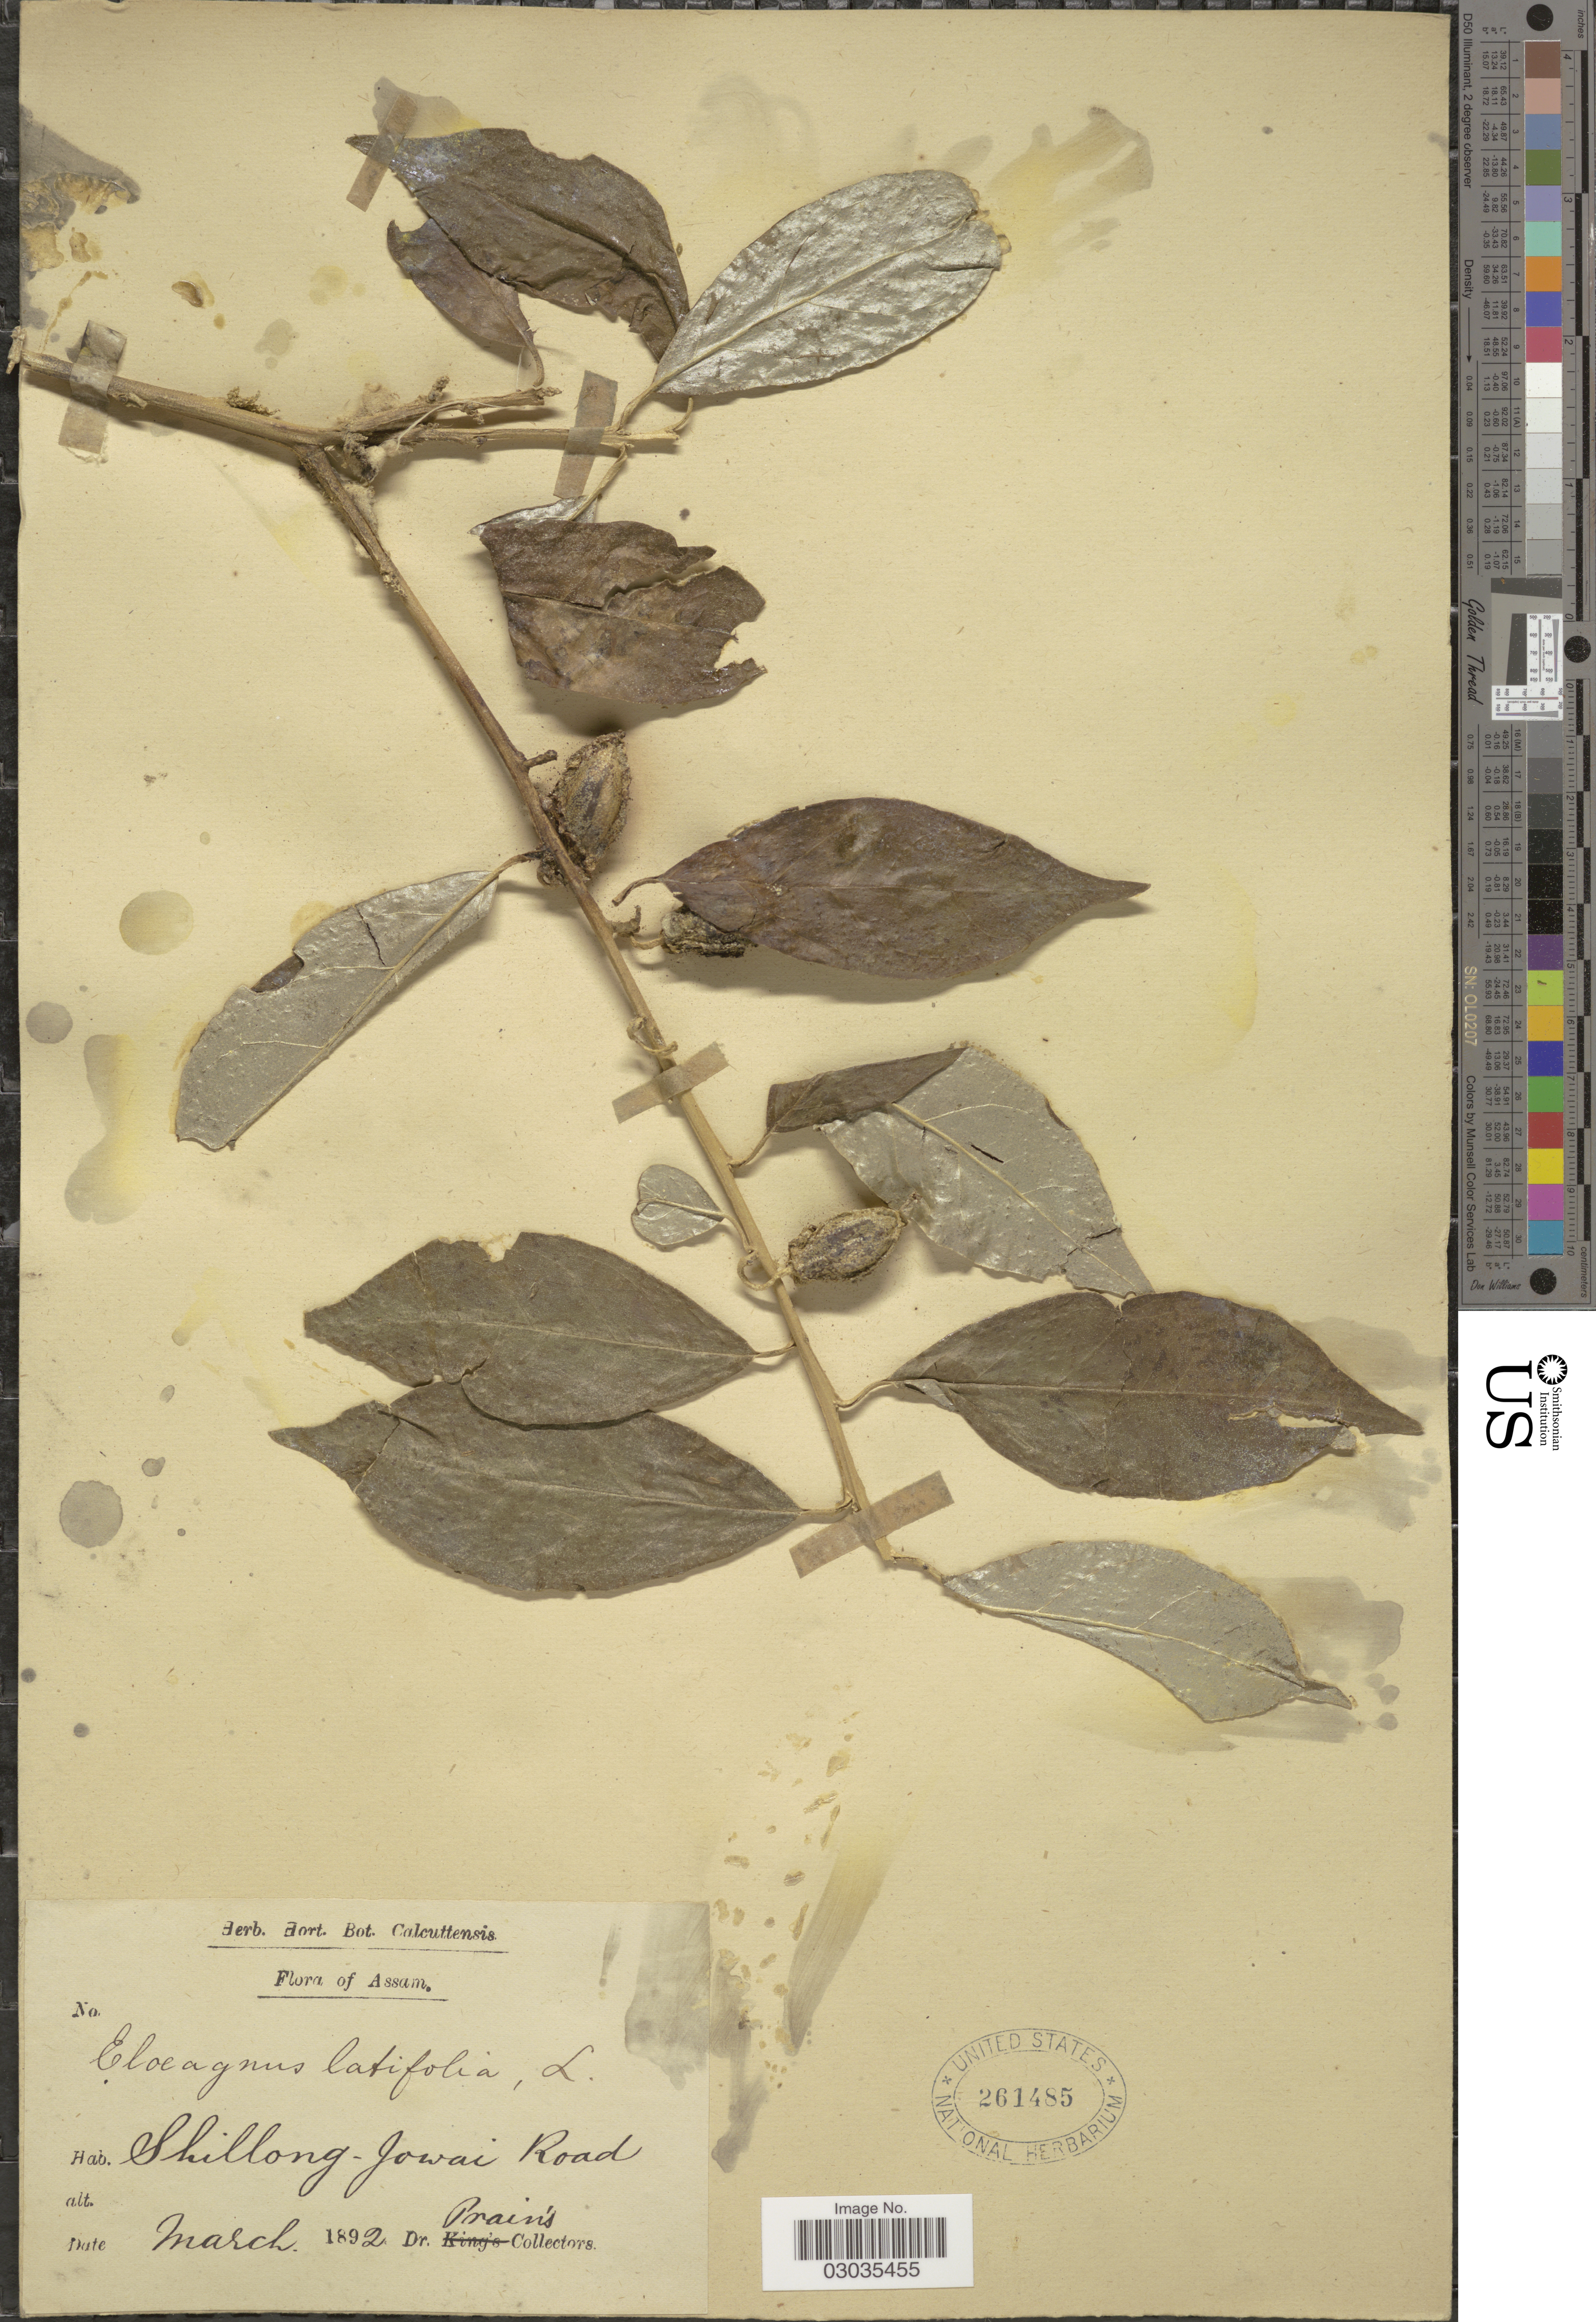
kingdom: Plantae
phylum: Tracheophyta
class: Magnoliopsida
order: Rosales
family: Elaeagnaceae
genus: Elaeagnus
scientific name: Elaeagnus latifolia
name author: L.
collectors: Dr. Prain's collector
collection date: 1892-03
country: India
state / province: Meghalaya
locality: Shillong - Jowai Road.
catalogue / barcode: US 261485